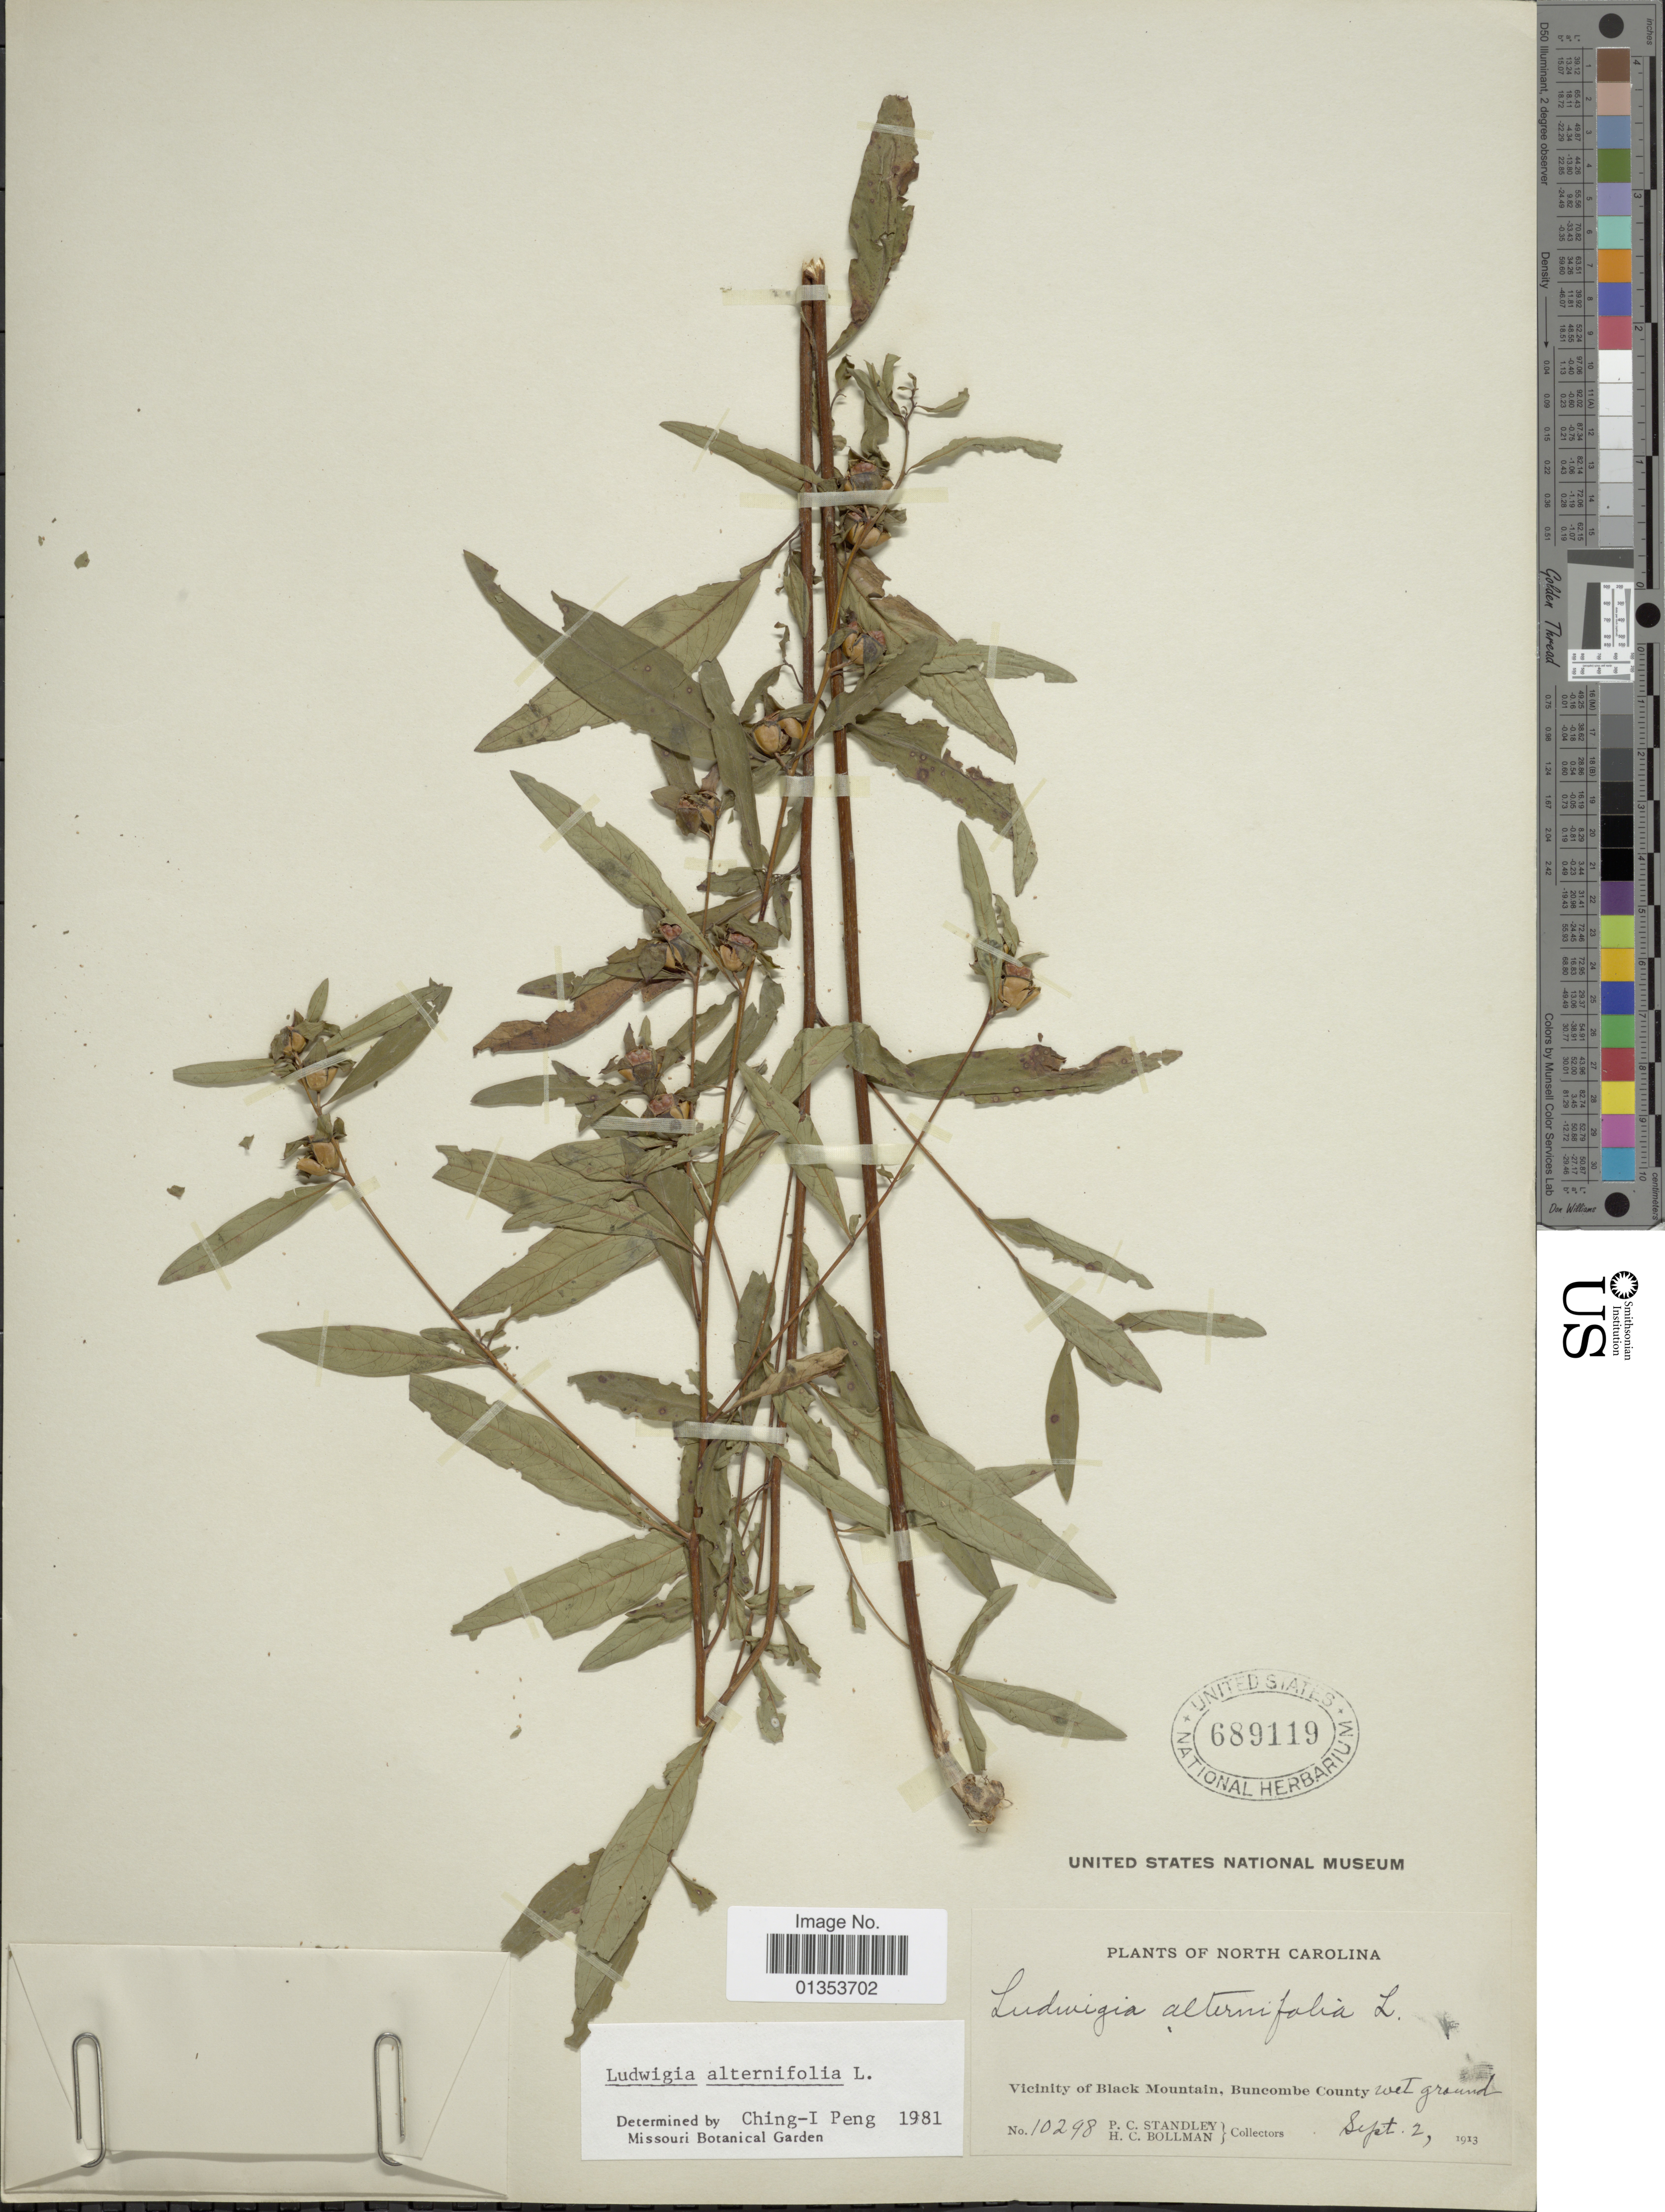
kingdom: Plantae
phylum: Tracheophyta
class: Magnoliopsida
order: Myrtales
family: Onagraceae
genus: Ludwigia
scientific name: Ludwigia alternifolia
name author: L.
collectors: P. C. Standley & H. C. Bollman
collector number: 10298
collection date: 1913-09-02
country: United States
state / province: North Carolina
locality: Vicinity of Black Mountain, Buncombe County, wet ground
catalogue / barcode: US 689119